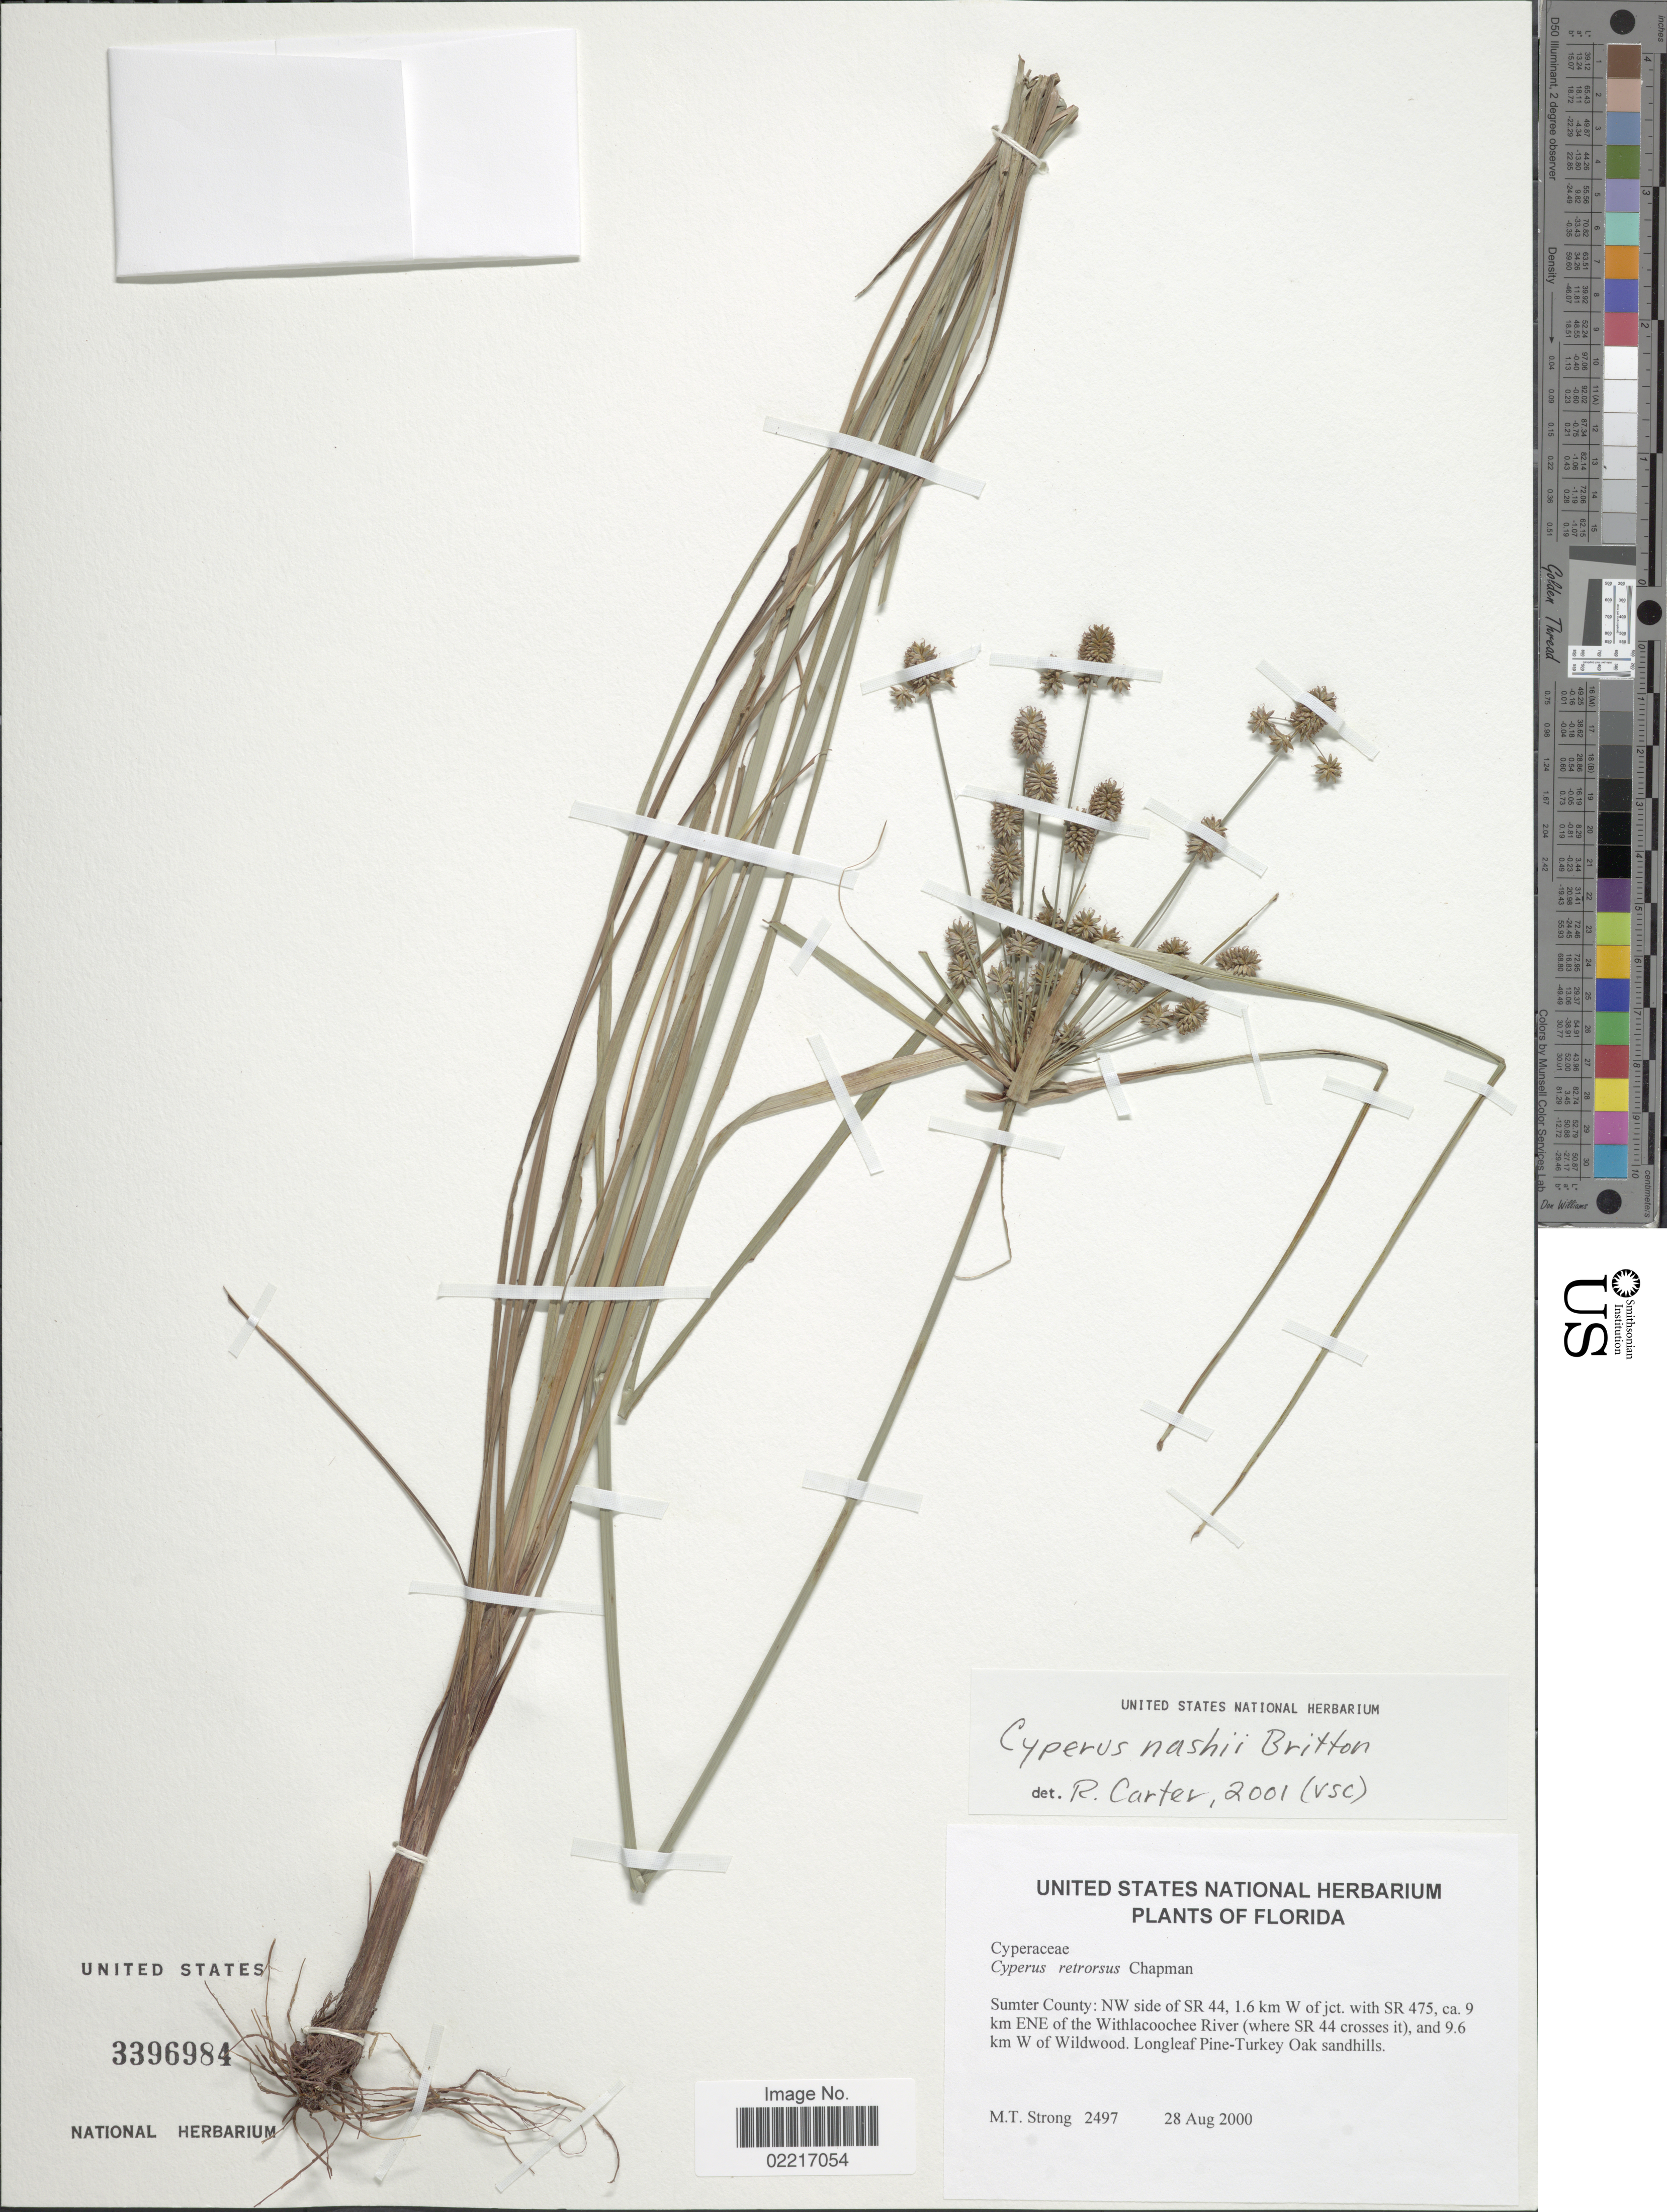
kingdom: Plantae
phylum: Tracheophyta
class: Liliopsida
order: Poales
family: Cyperaceae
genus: Cyperus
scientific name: Cyperus nashii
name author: Britton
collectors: M. T. Strong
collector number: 2497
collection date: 2000-08-28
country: United States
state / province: Florida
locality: Sumter County: NW side of SR 44, 1.6 km W of jct. with SR475, ca. 9 km ENE of Withlacoochee River(where SR 44 crosses it), and 9.6 km W of Wildwood, longleaf Pine-Turkey Oak sandhills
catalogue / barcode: US 3396984